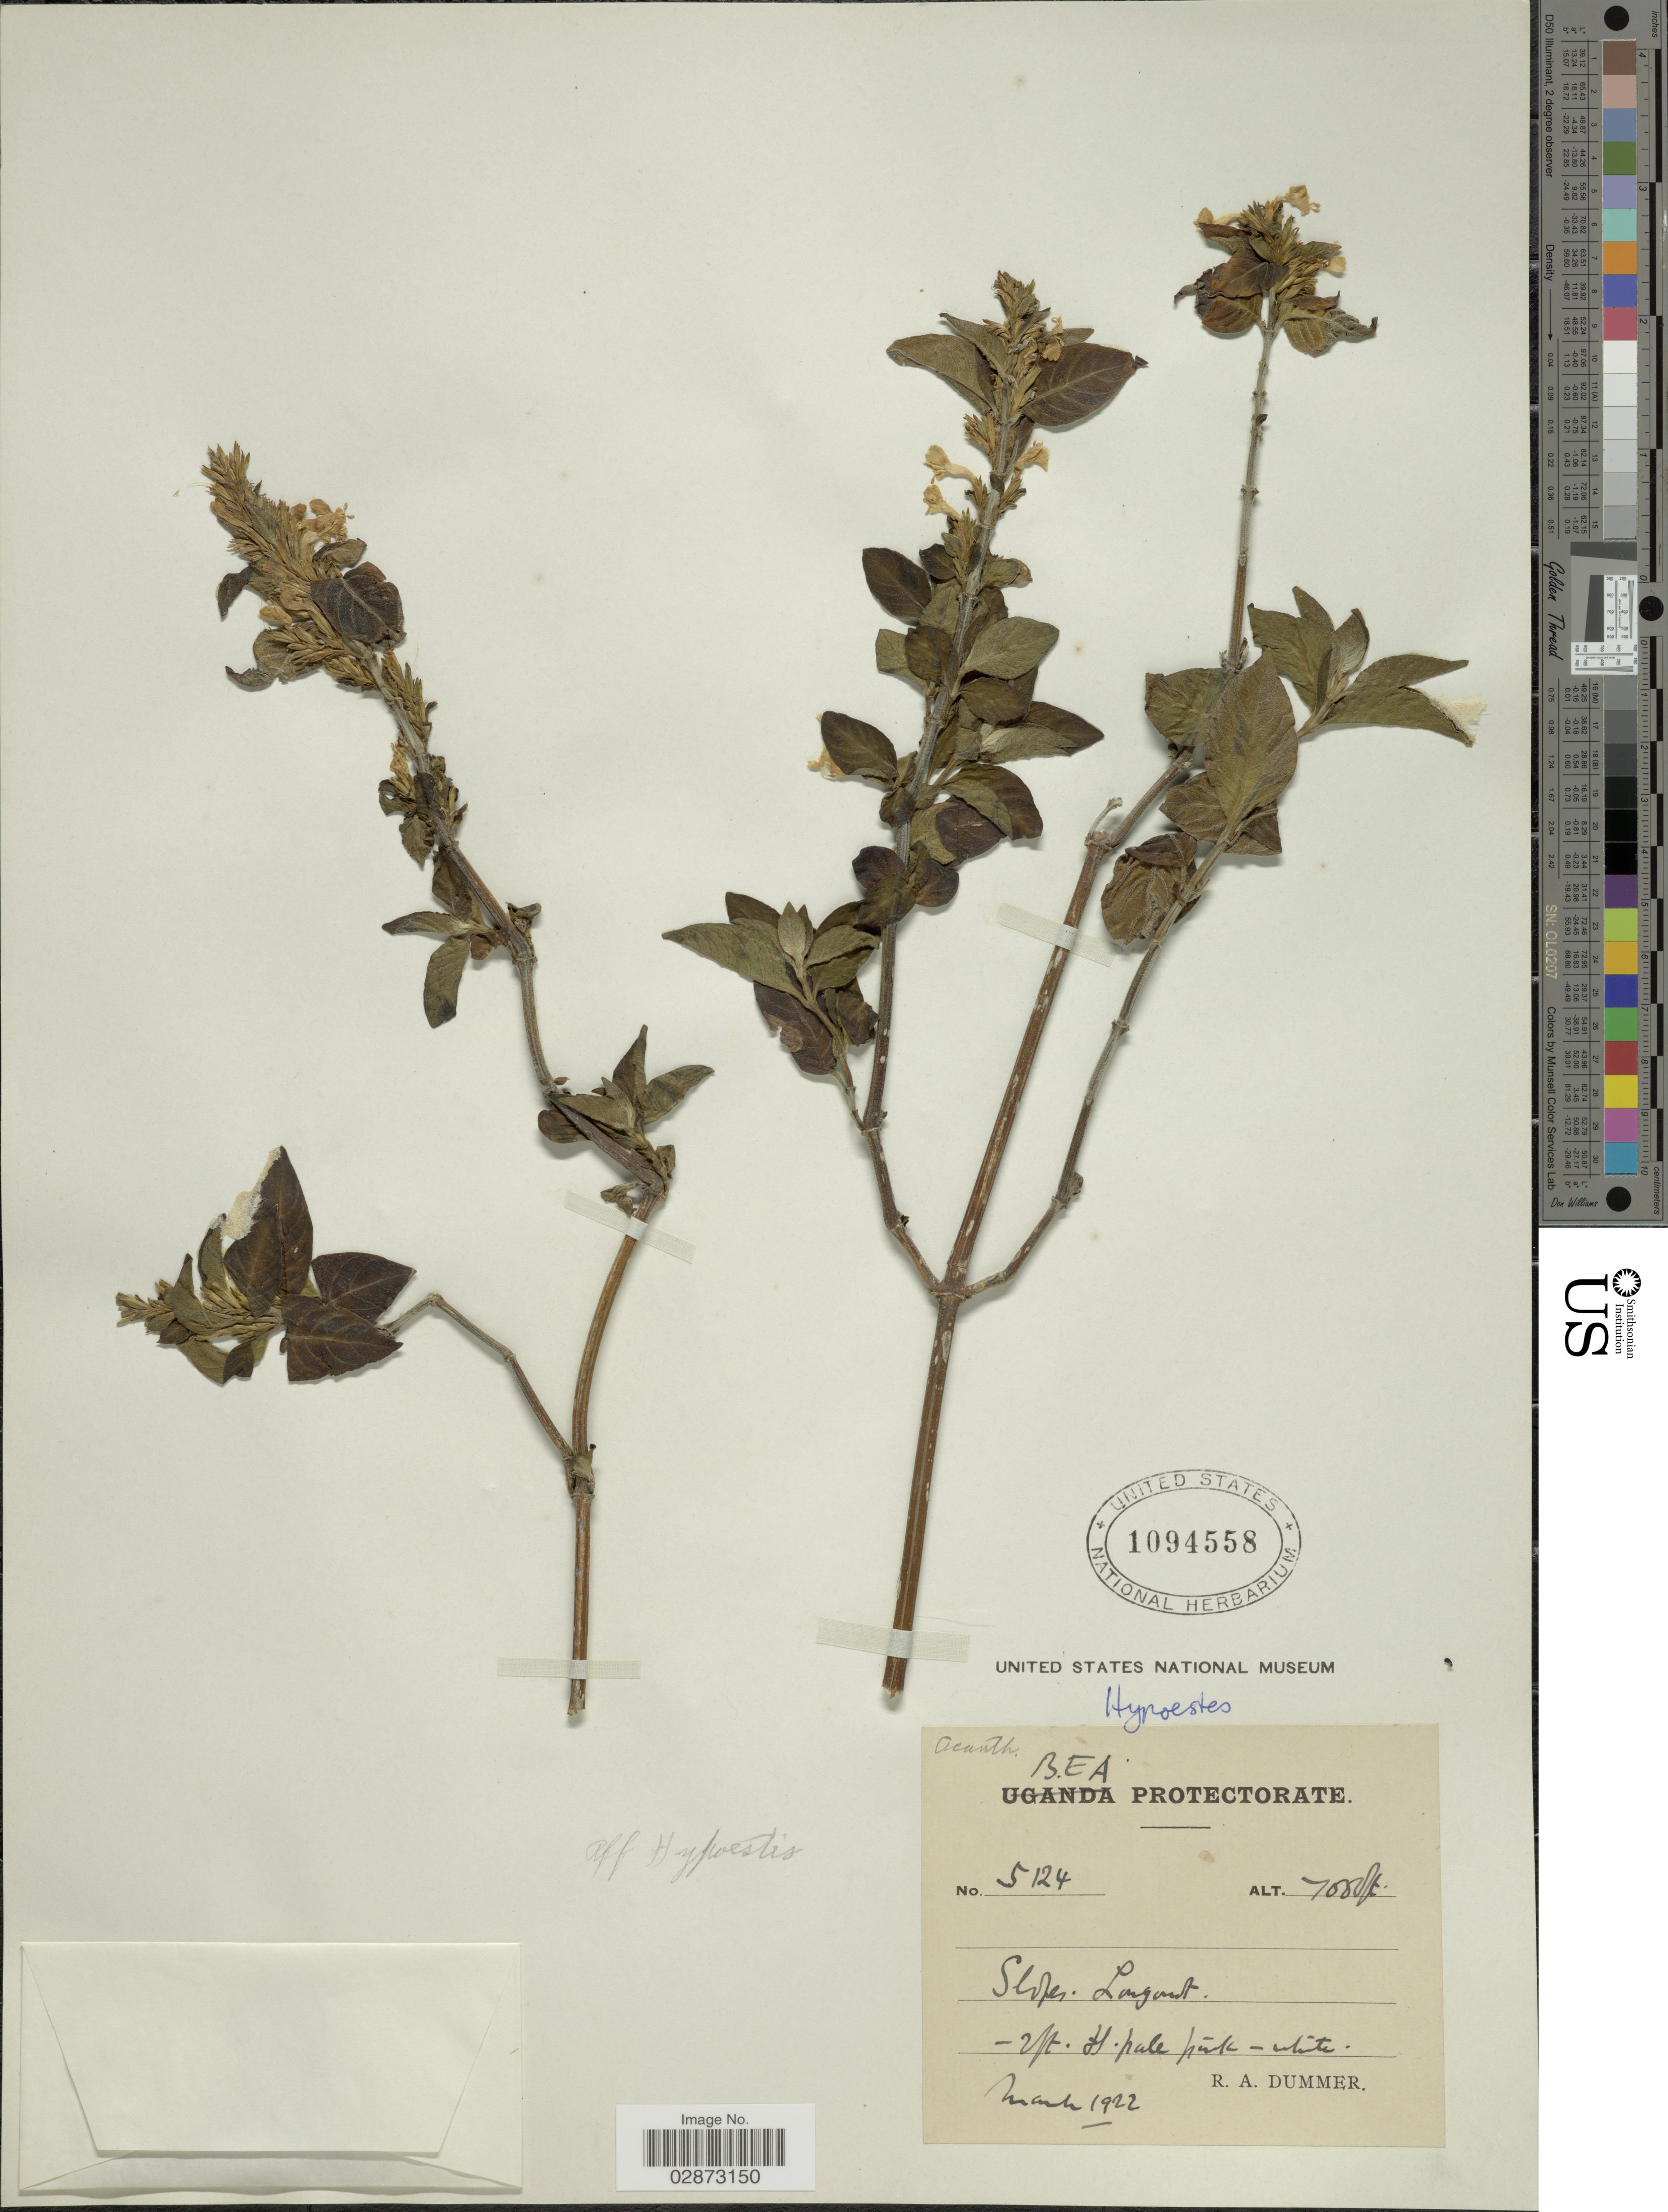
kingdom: Plantae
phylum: Tracheophyta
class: Magnoliopsida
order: Lamiales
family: Acanthaceae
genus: Hypoestes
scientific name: Hypoestes sp.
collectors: R. A. Dümmer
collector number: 5124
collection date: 1922-03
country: Kenya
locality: B.E.A Protectorate. Slopes. Longardt.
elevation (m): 2134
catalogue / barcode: US 1094558